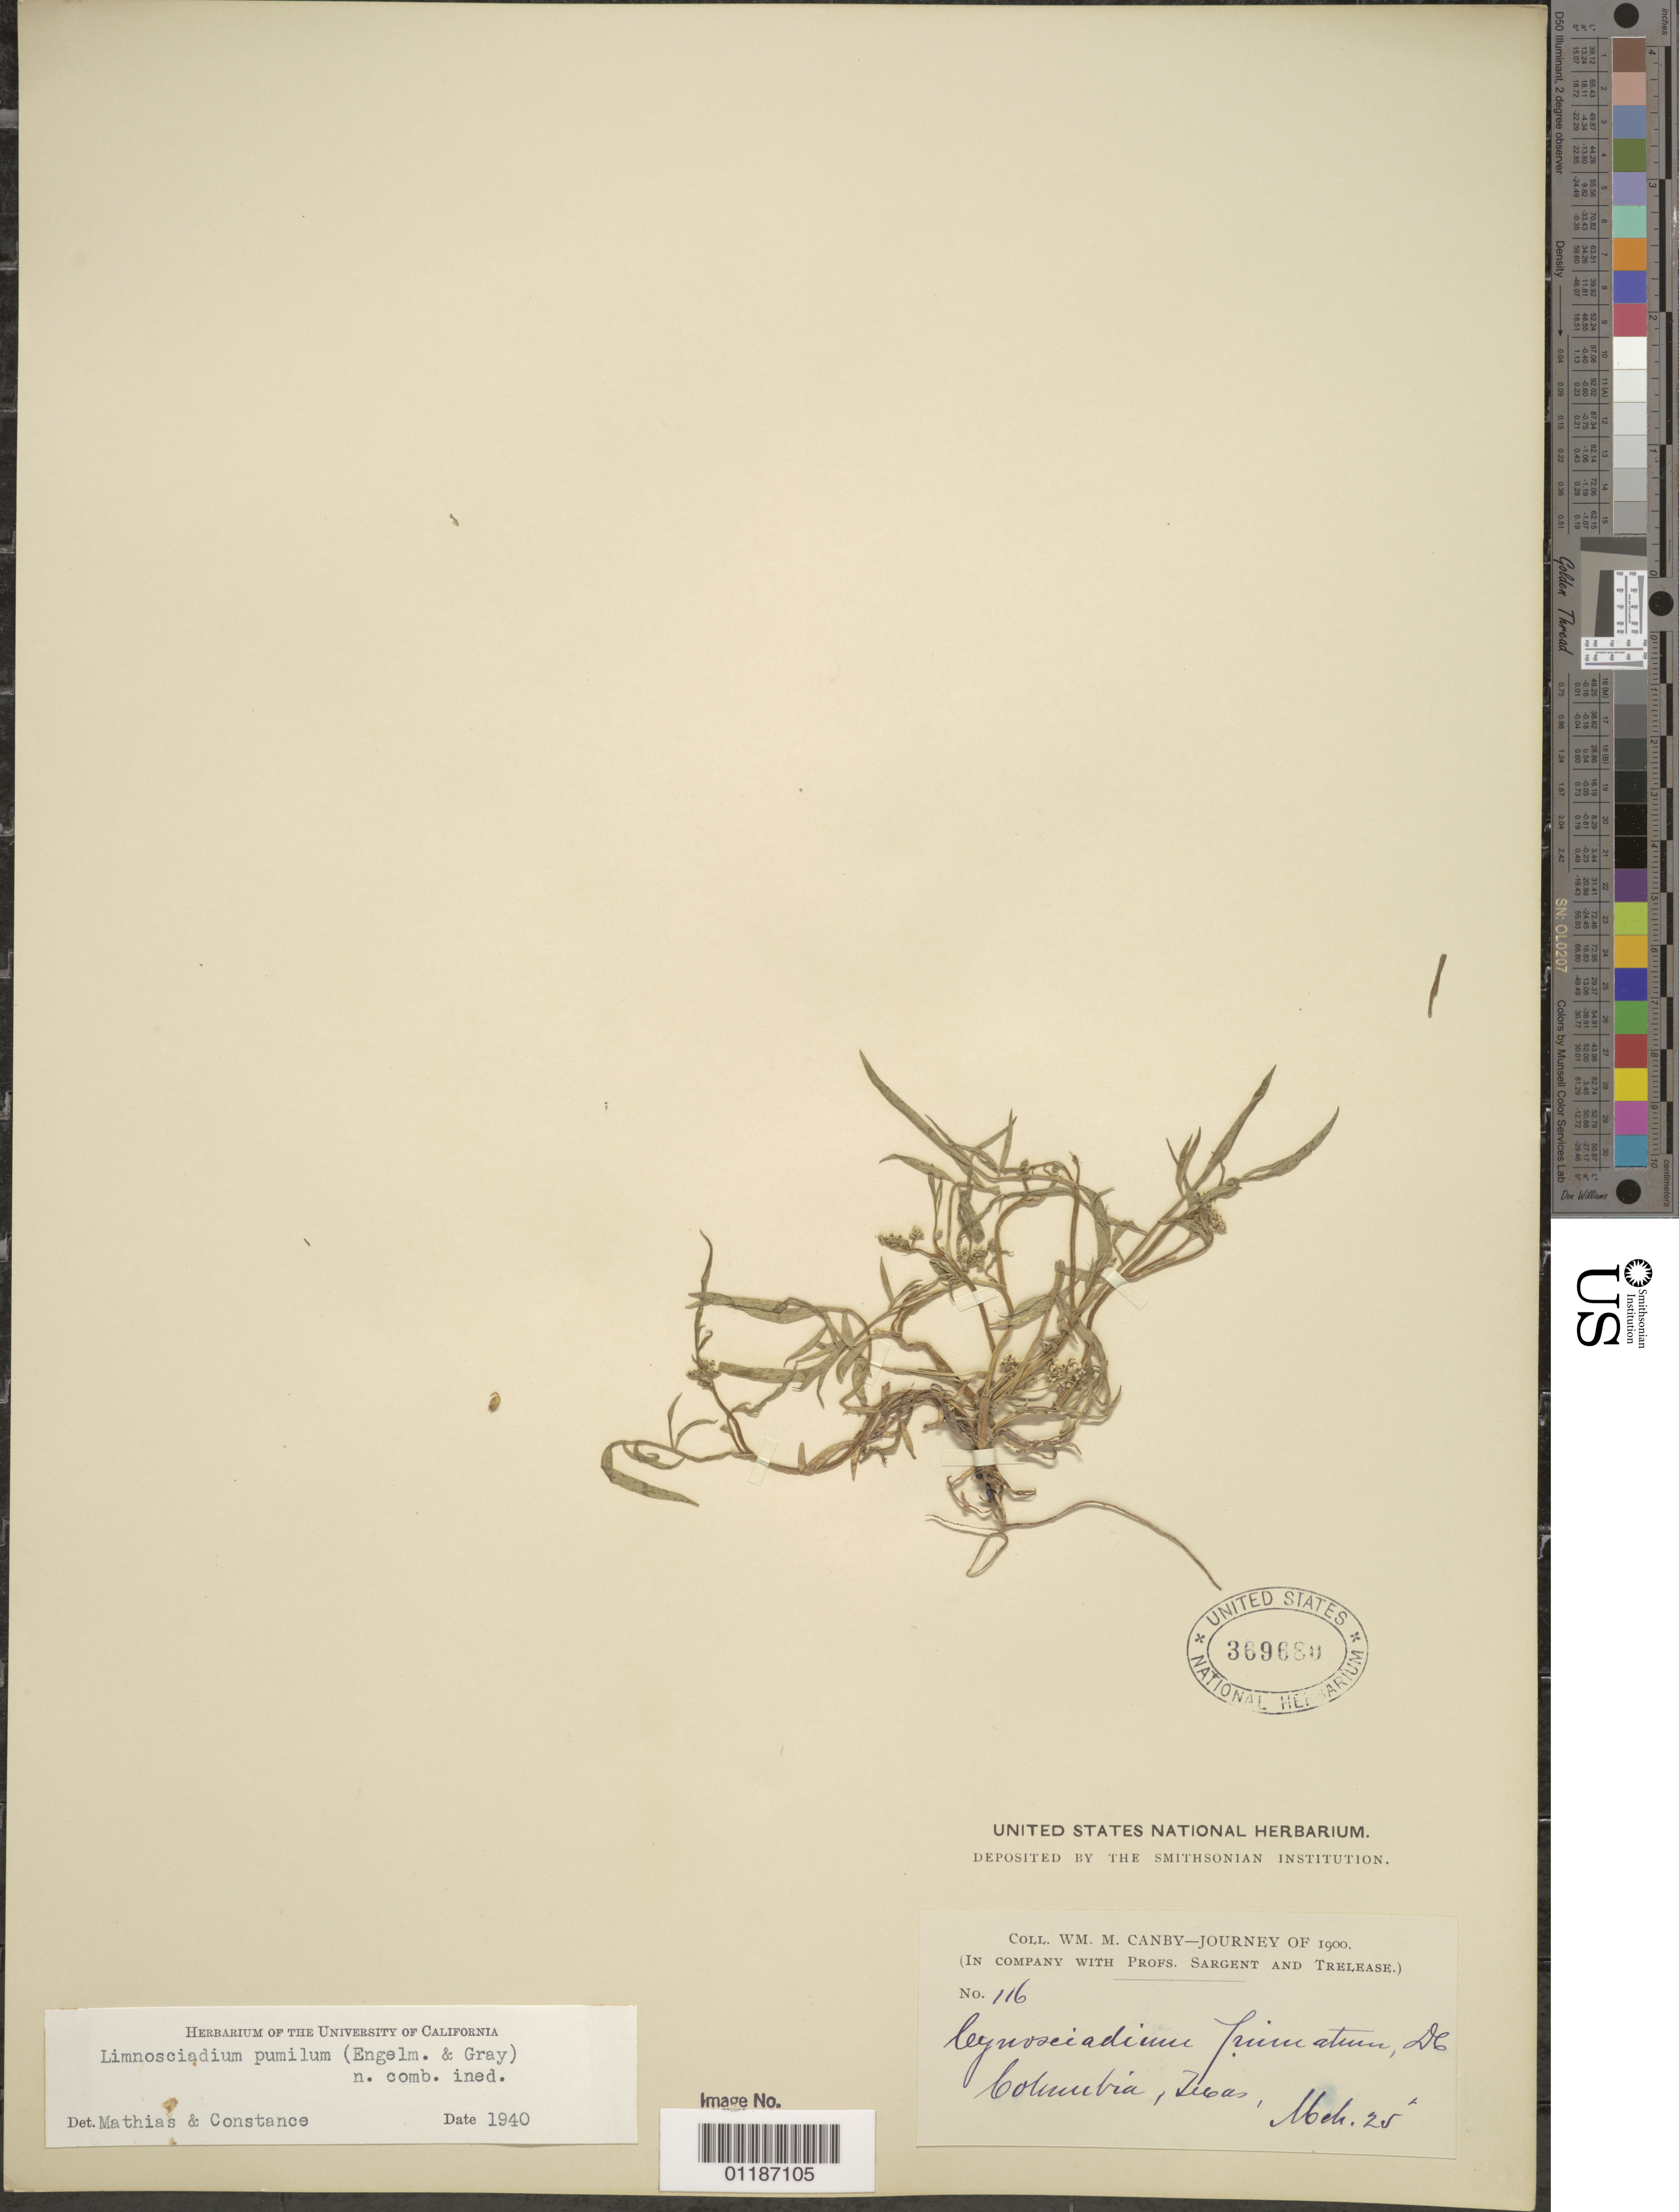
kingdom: Plantae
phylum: Tracheophyta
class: Magnoliopsida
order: Apiales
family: Apiaceae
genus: Limnosciadium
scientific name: Limnosciadium pumilum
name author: (Engelm. & A. Gray) Mathias & Constance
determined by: Mathias, M. E.; Constance, L.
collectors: W. M. Canby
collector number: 116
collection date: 1900-03-25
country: United States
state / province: Texas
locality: Columbia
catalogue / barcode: US 369680